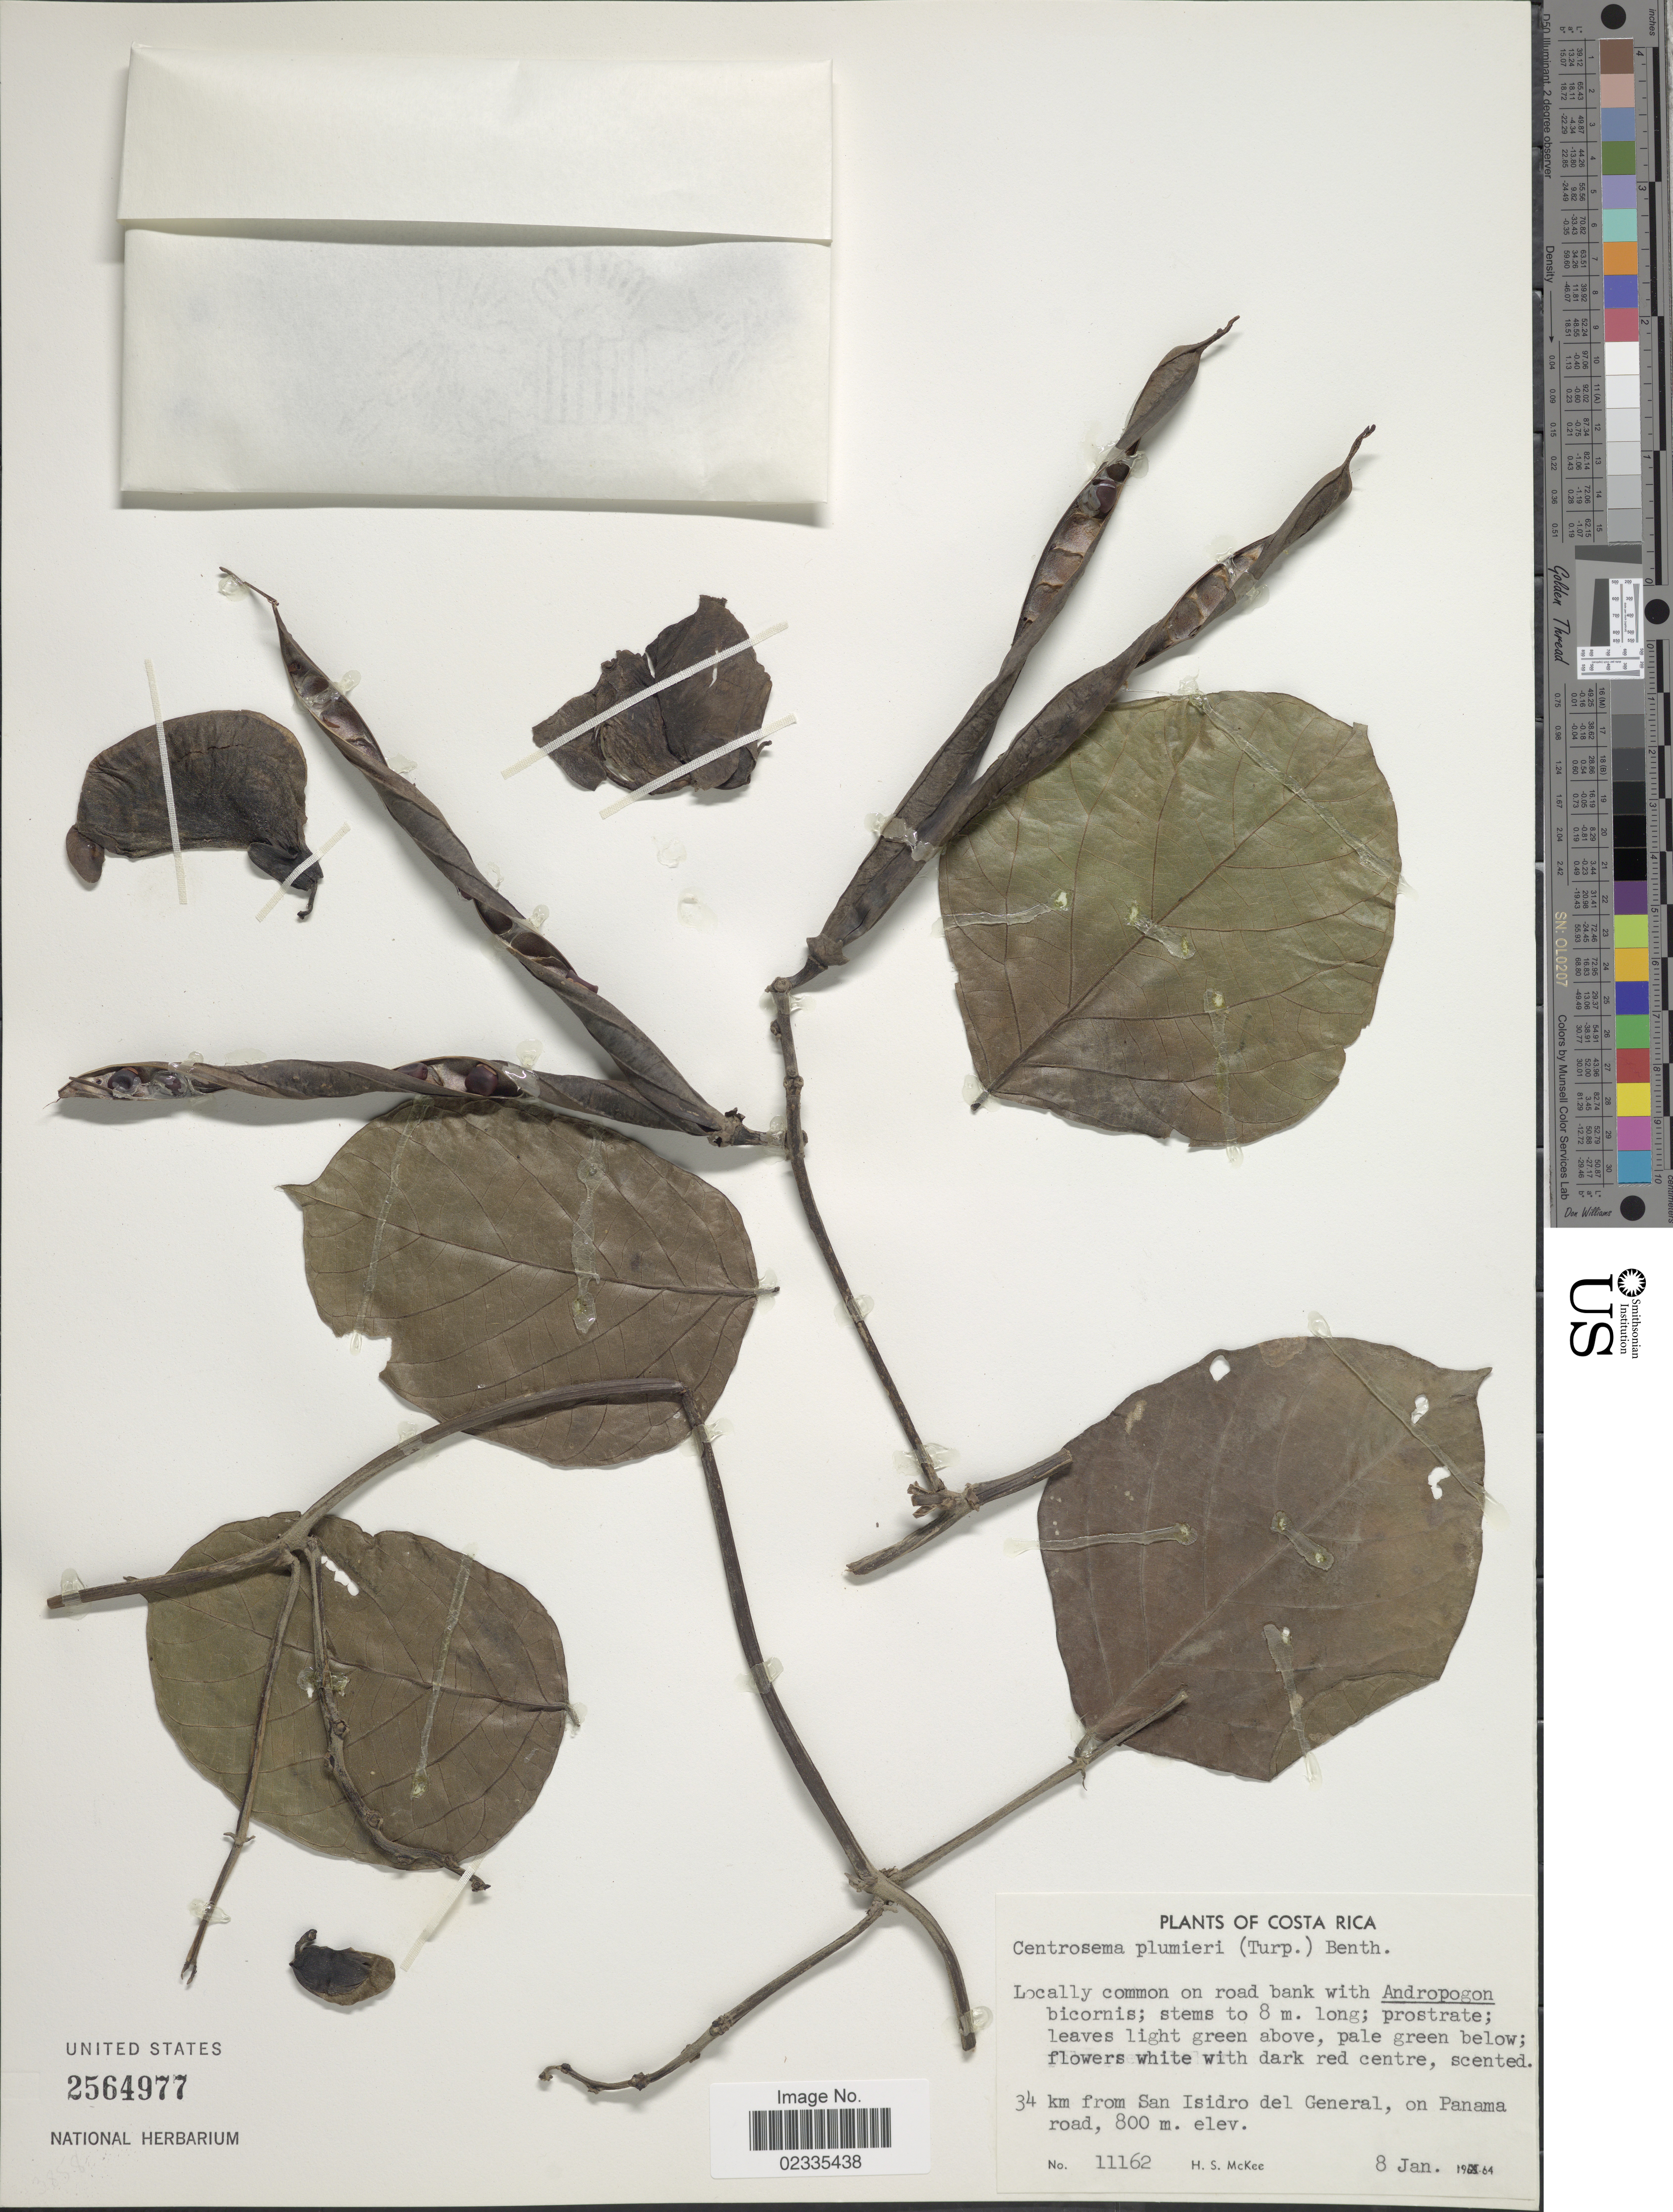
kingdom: Plantae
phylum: Tracheophyta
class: Magnoliopsida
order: Fabales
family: Fabaceae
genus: Centrosema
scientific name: Centrosema plumieri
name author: (Turpin ex Pers.) Benth.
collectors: H. S. McKee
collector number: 11162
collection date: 1964-01-08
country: Costa Rica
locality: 34 km from San Isidro del General, on Panama road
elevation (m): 800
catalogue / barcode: US 2564977